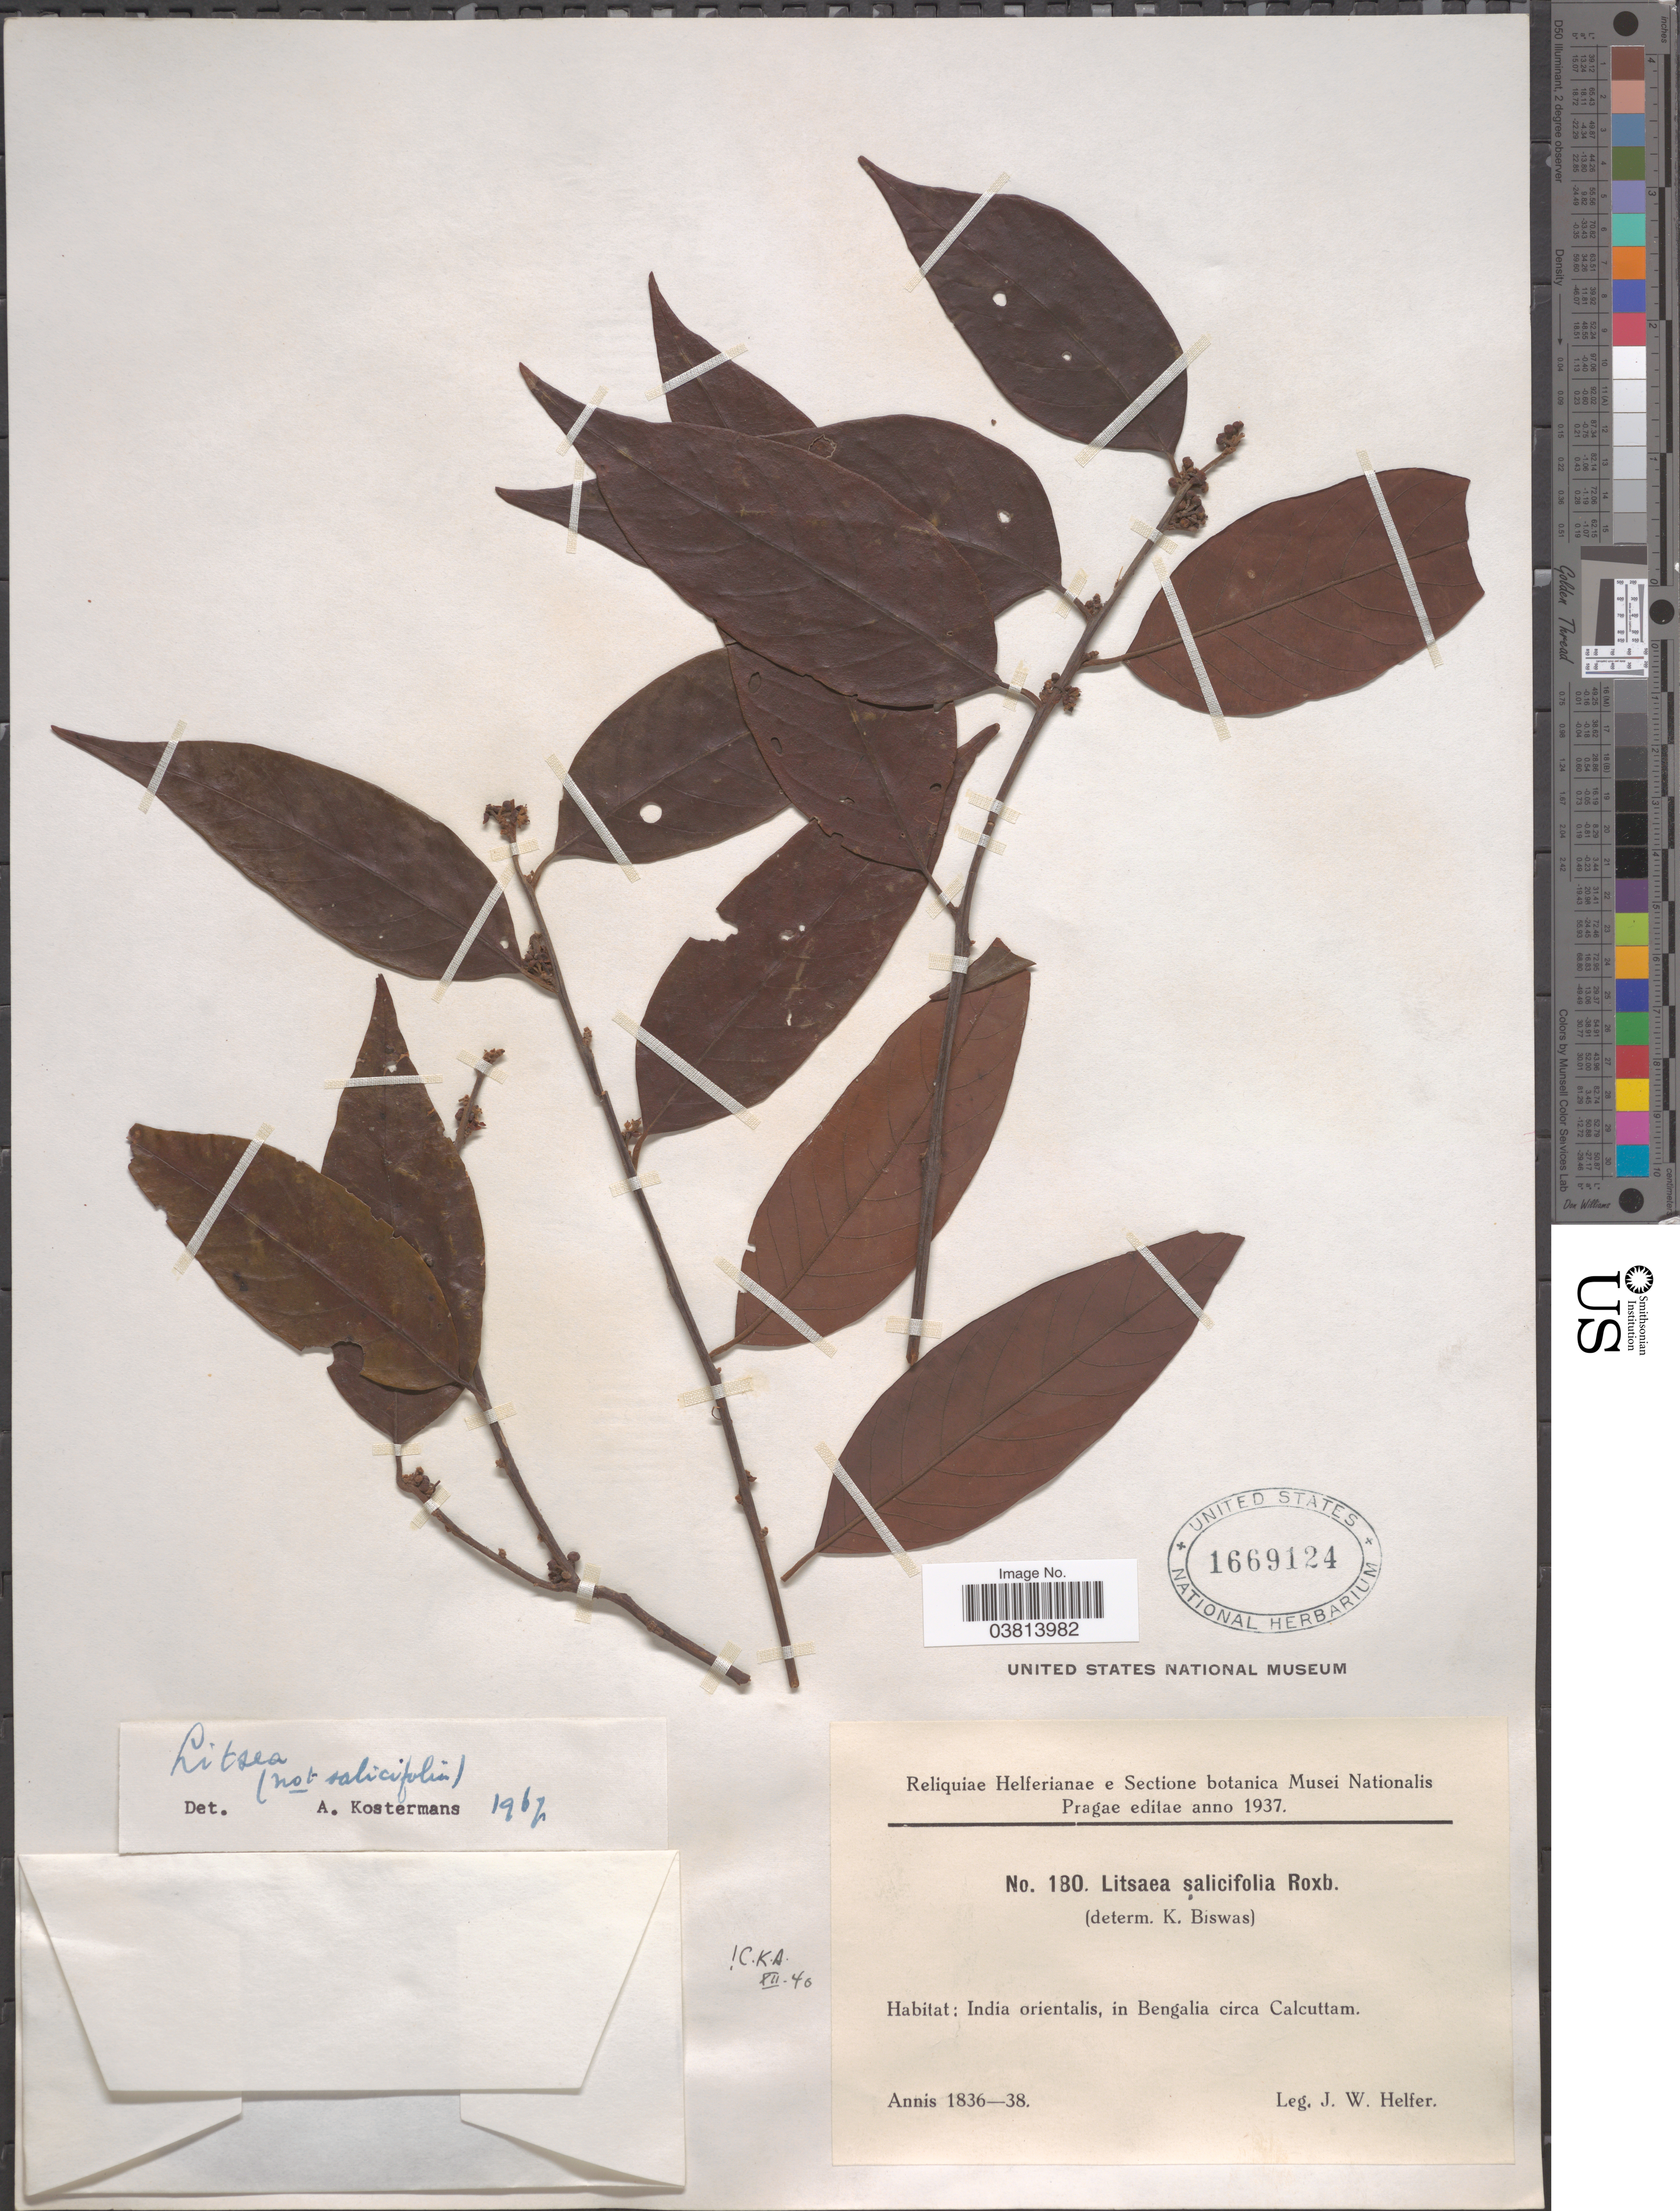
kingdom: Plantae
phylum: Tracheophyta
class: Magnoliopsida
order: Laurales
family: Lauraceae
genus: Litsea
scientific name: Litsea sp.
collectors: J. W. Helfer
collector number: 180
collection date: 1937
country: India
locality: India orientalis, in Bengalia circa Calcuttam.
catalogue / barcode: US 1669124